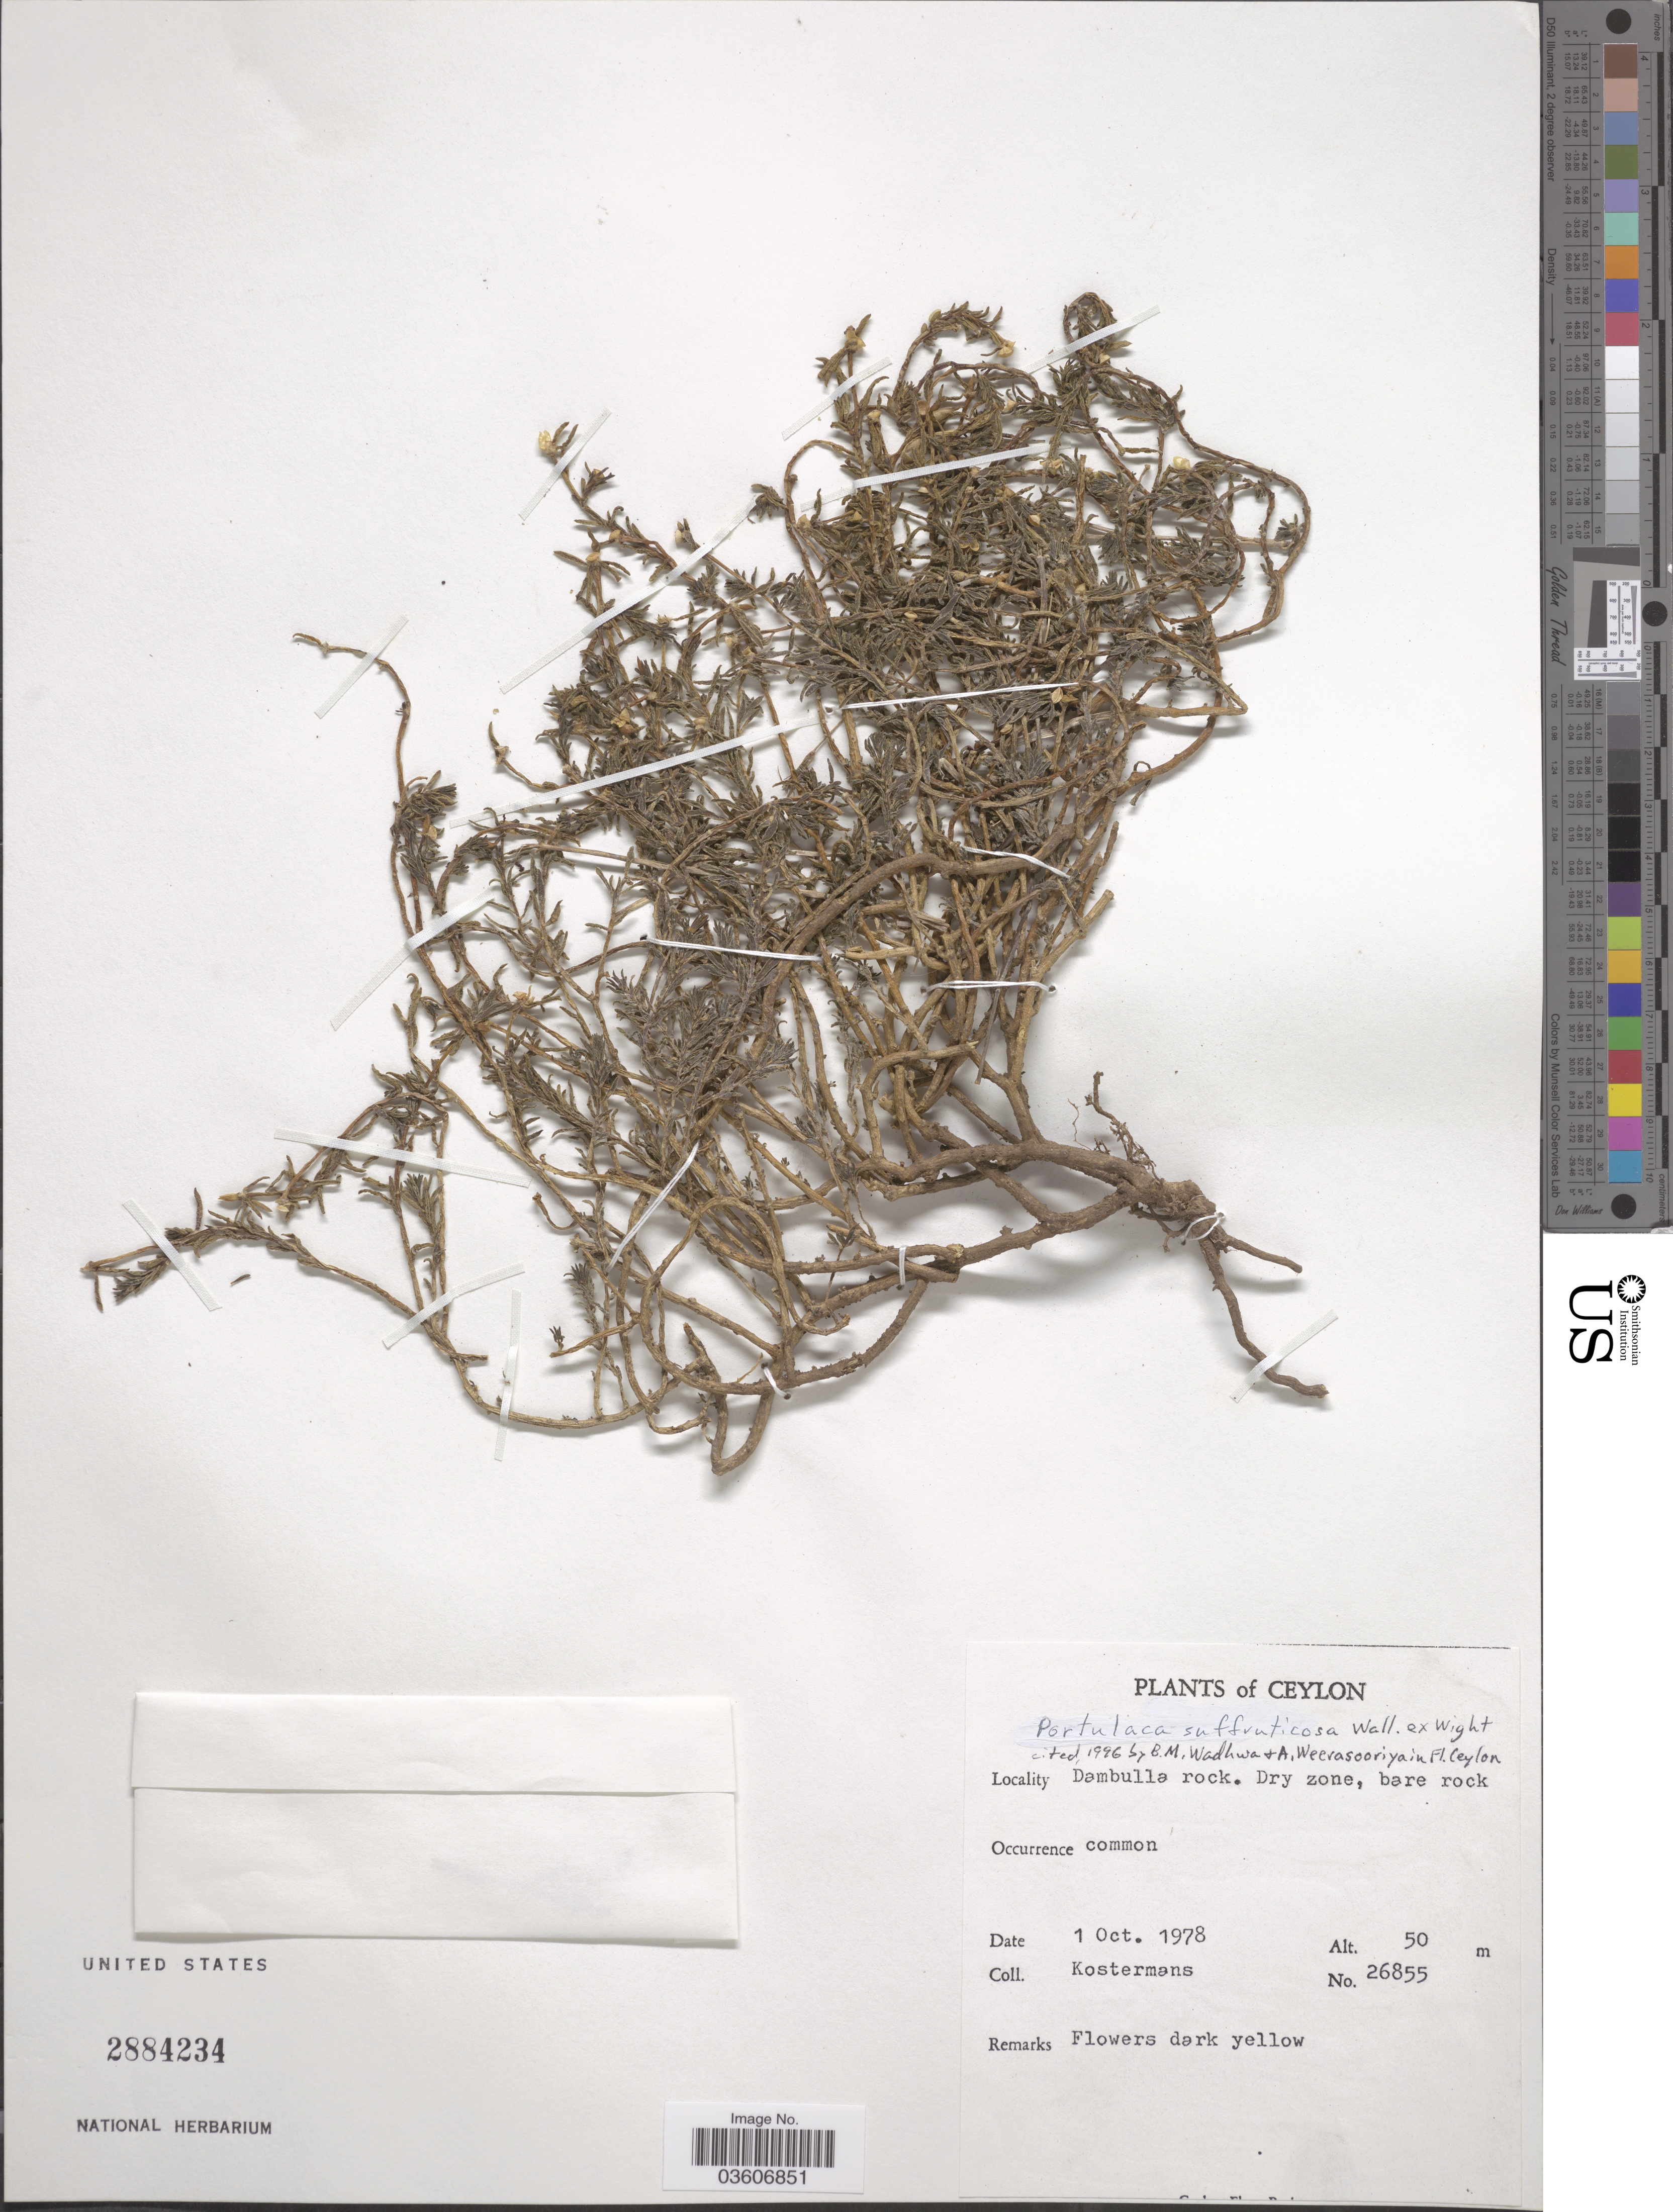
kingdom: Plantae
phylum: Tracheophyta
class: Magnoliopsida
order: Caryophyllales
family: Portulacaceae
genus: Portulaca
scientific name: Portulaca suffruticosa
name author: Thwaites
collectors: Kostermans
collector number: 26855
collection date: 1978-10-01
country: Sri Lanka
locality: Ceylon. Dambulla rock. Dry zone, bare rock.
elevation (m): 50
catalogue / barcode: US 2884234